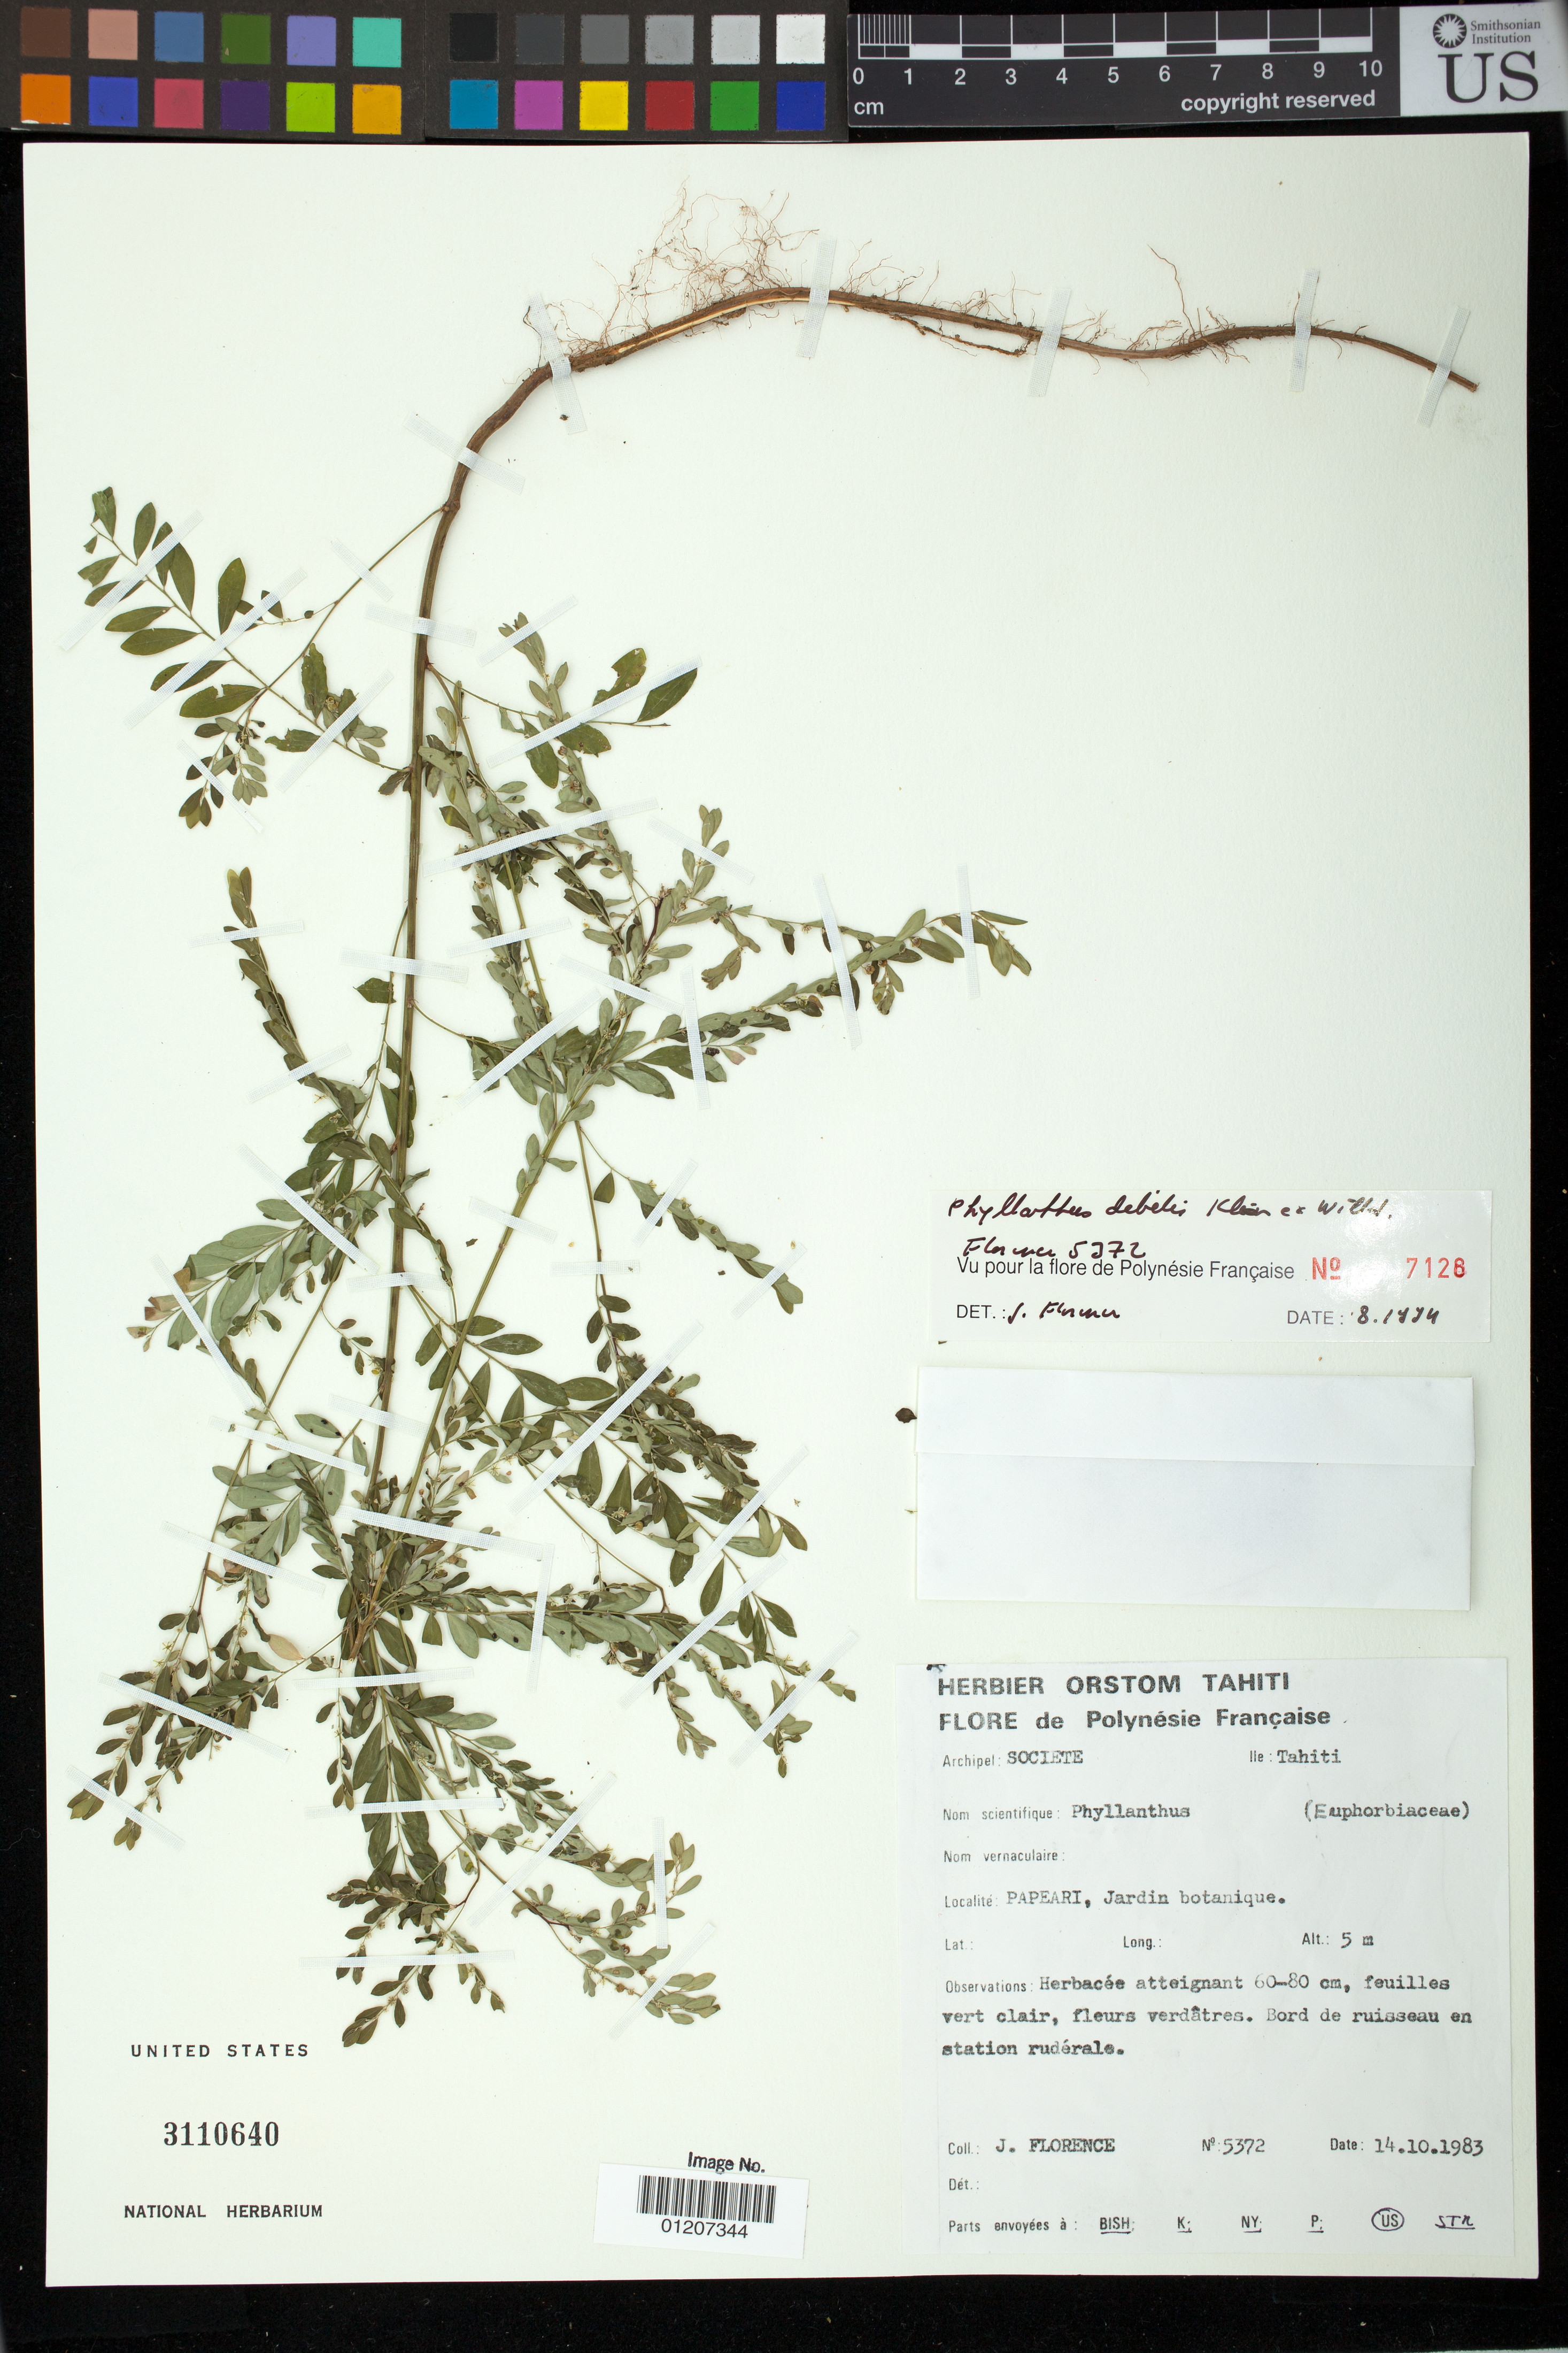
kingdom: Plantae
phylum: Tracheophyta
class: Magnoliopsida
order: Malpighiales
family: Phyllanthaceae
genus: Phyllanthus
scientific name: Phyllanthus debilis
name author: Klein ex Willd.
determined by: Florence, J.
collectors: J. Florence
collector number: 5372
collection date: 1983-10-14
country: French Polynesia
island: Tahiti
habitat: bord de ruisseau en station rudèrale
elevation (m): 5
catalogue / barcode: US 3110640